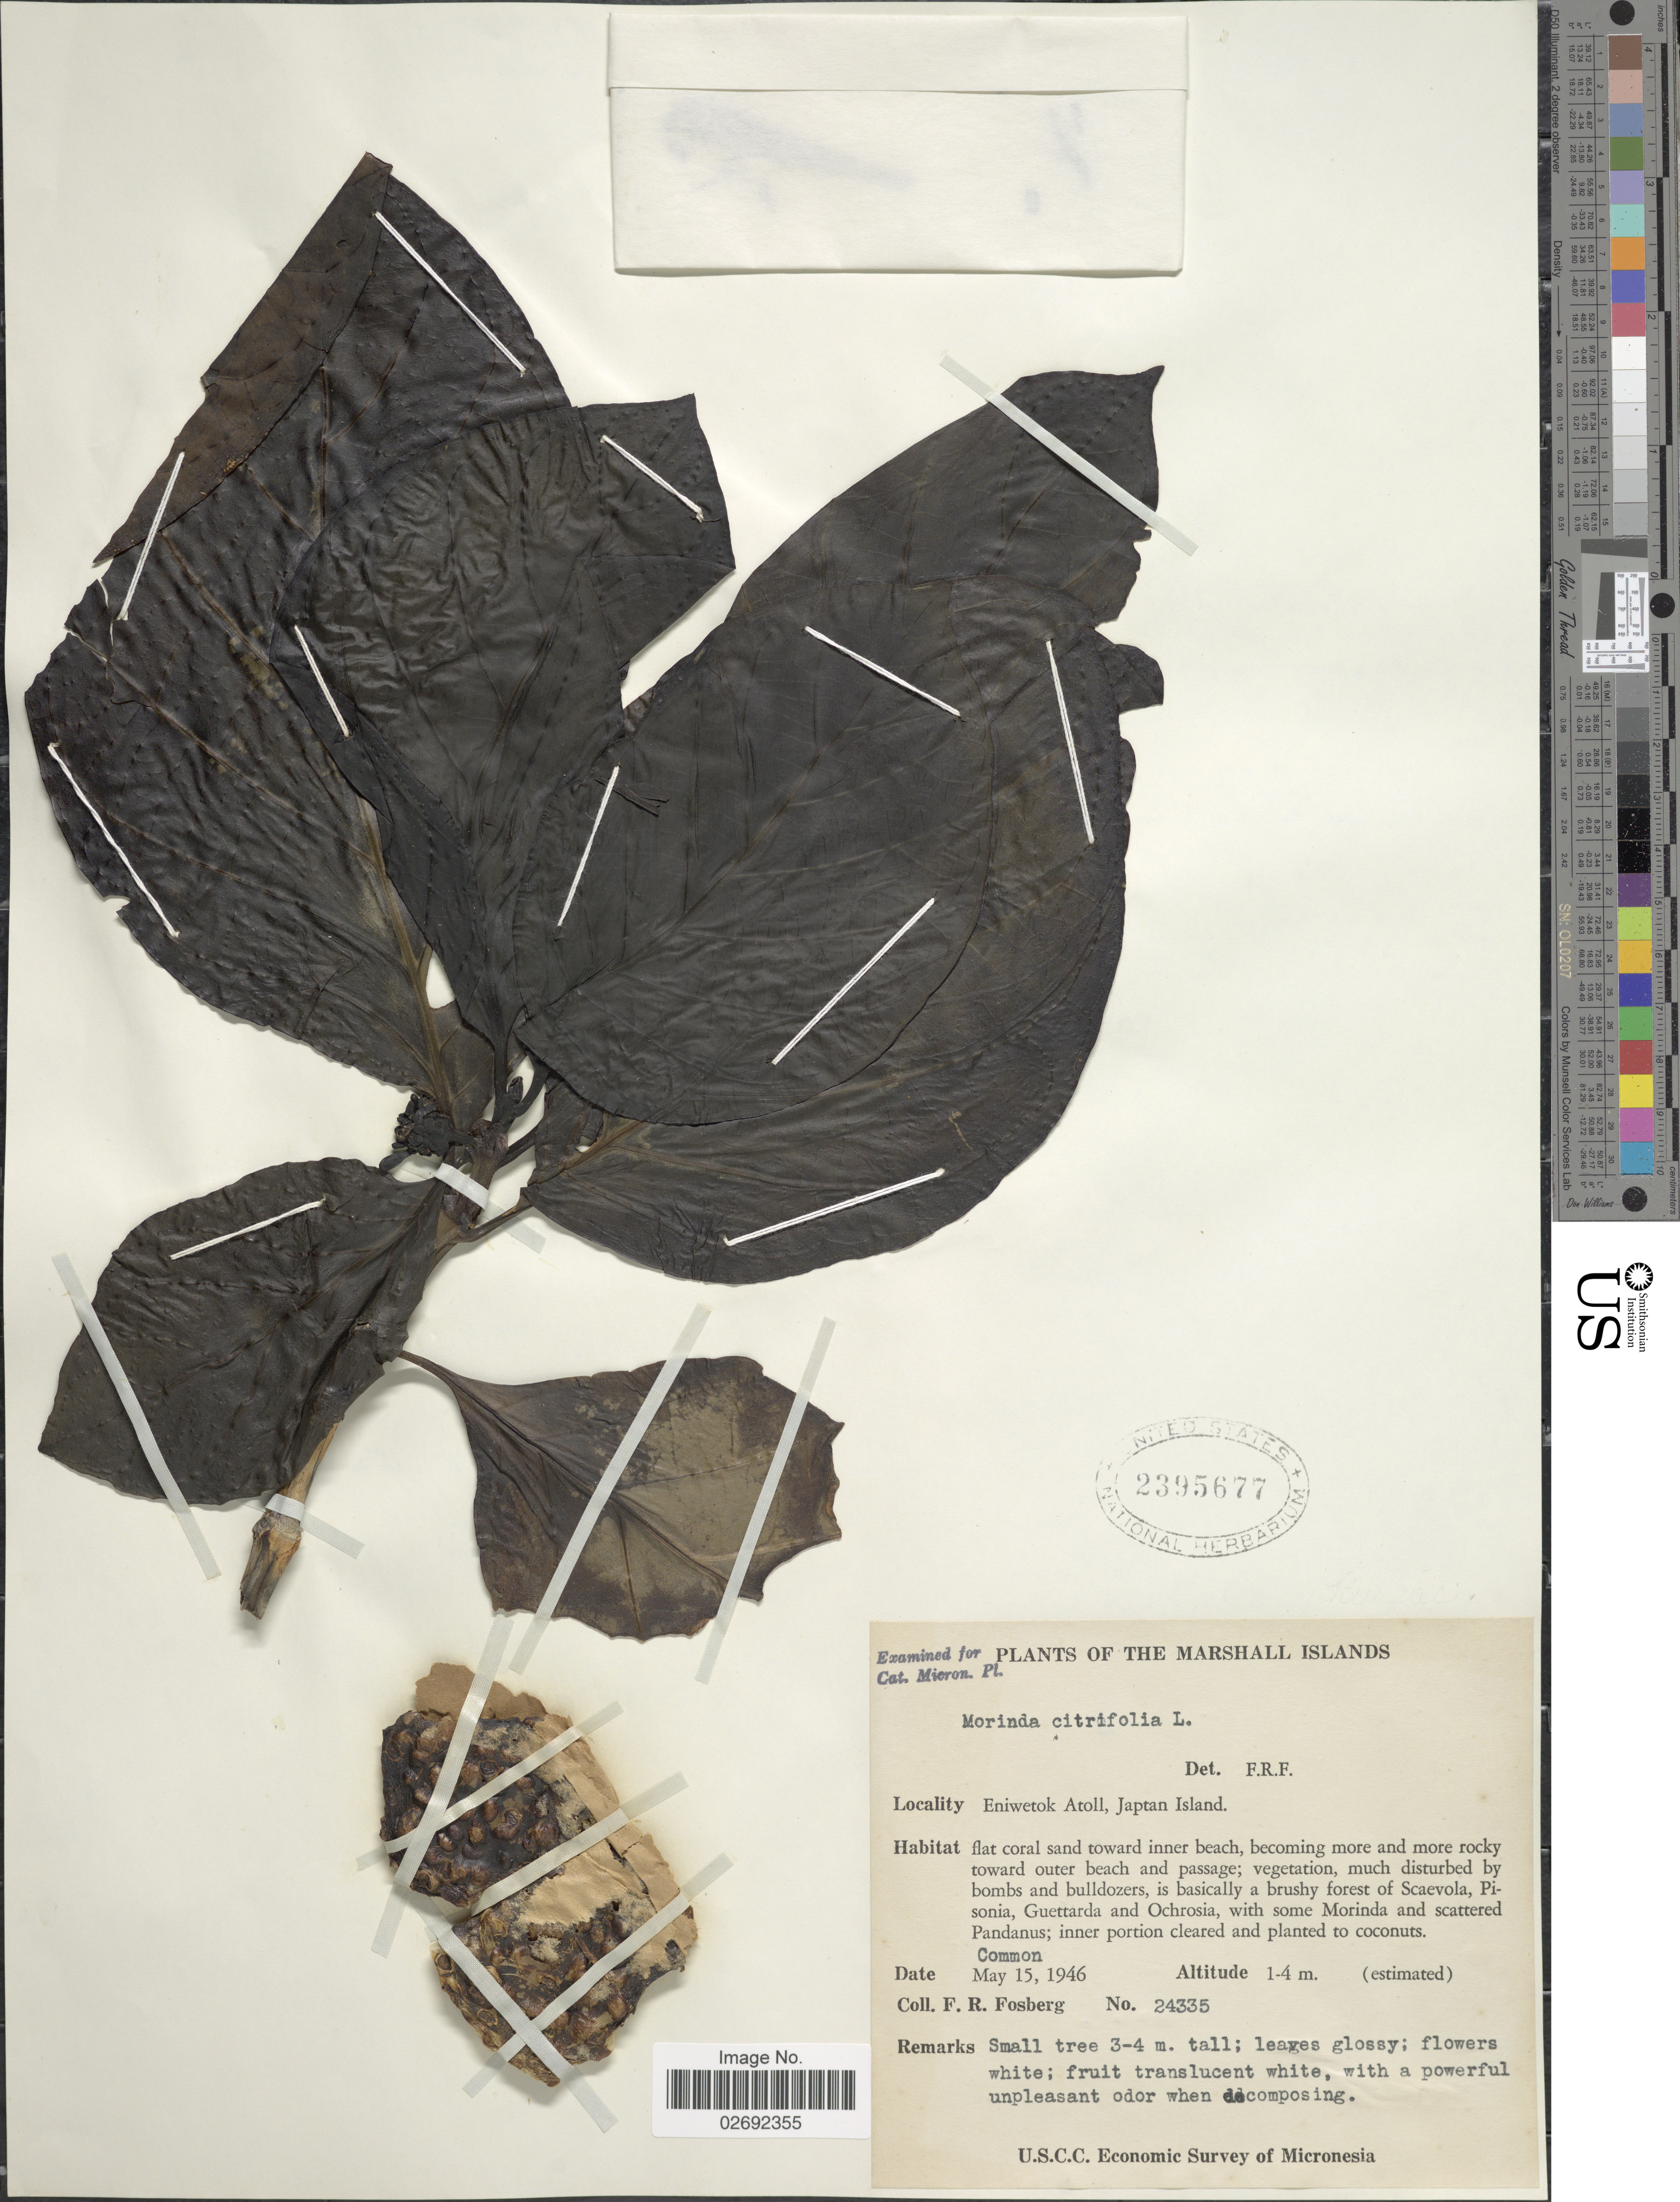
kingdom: Plantae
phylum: Tracheophyta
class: Magnoliopsida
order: Gentianales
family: Rubiaceae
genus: Morinda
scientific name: Morinda citrifolia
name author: L.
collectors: F. R. Fosberg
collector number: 24335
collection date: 1946-05-15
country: Marshall Islands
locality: Eniwetok Atoll, Japtan Island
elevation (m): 1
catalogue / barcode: US 2395677